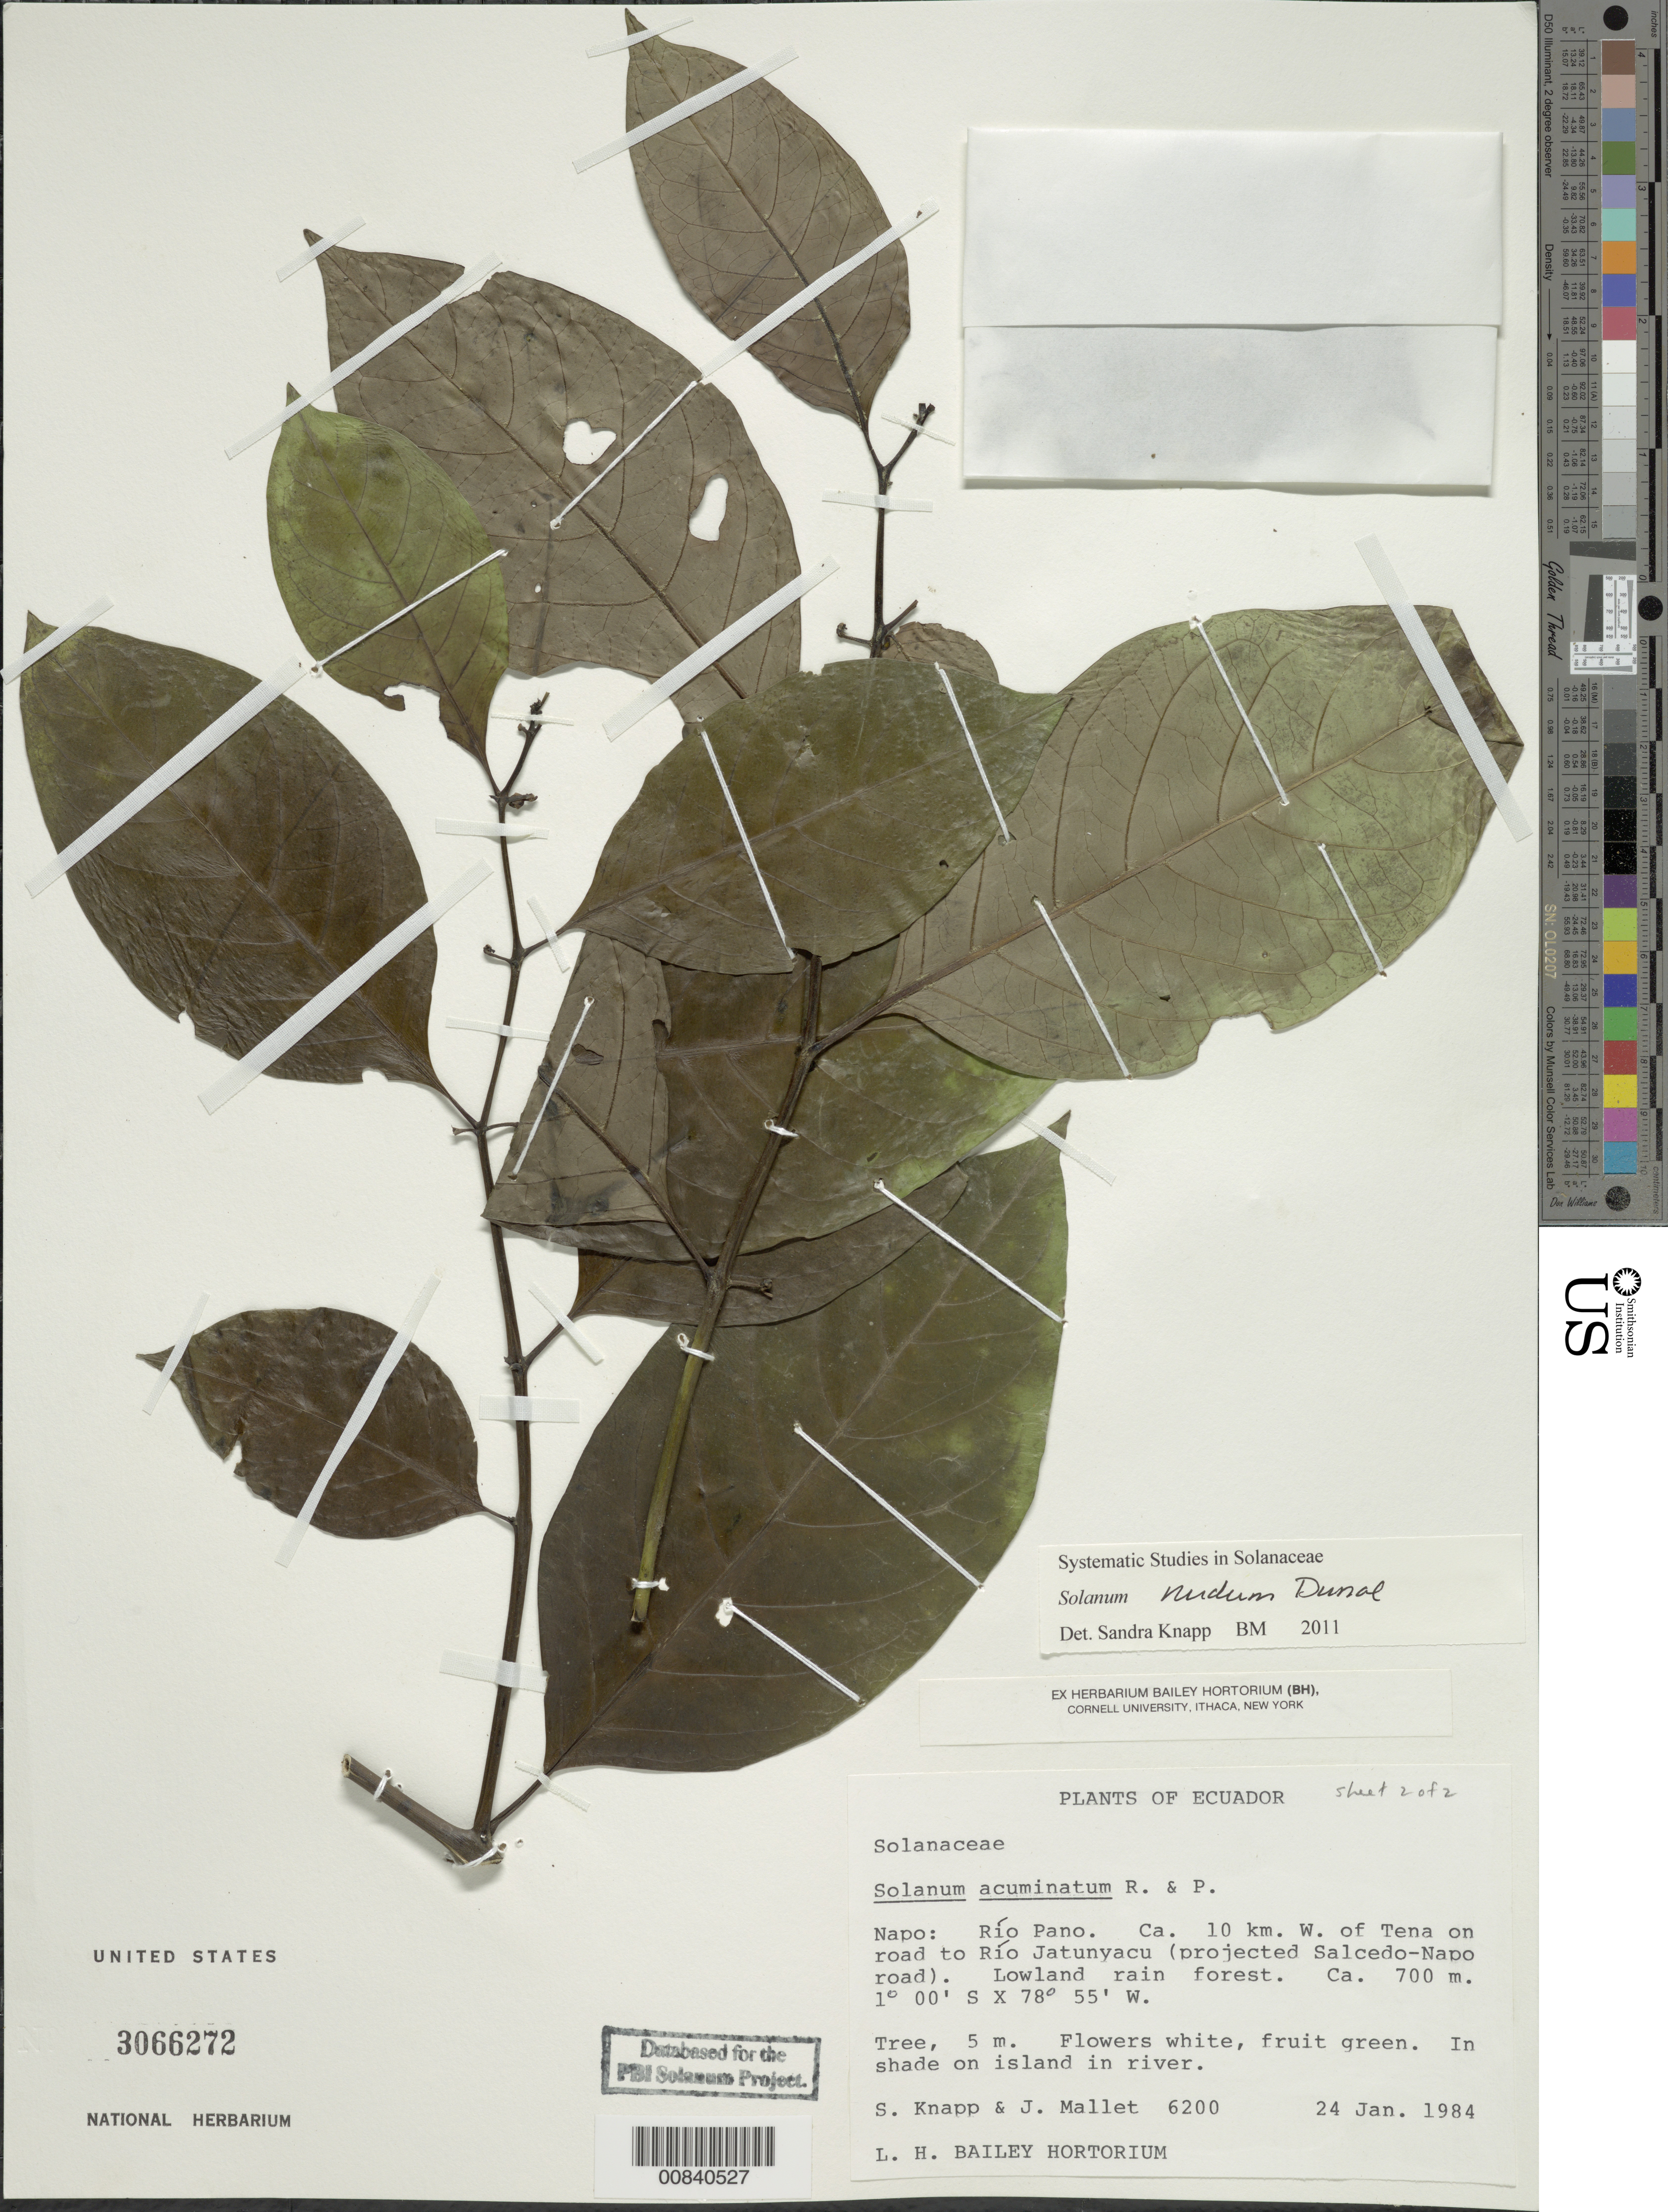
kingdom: Plantae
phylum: Tracheophyta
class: Magnoliopsida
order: Solanales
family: Solanaceae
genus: Solanum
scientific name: Solanum nudum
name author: Dunal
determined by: Knapp, S. D.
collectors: S. Knapp & J. Mallet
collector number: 6200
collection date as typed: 24 Jan 1984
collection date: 1984-01-24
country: Ecuador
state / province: Napo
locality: Río Pano. Ca. 10 km. W. of Tena on road to Río Jatunyacu (projected Salcedo-Napo road).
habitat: Lowland rain forest. In shade on island in river.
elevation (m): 700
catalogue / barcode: US 3066272